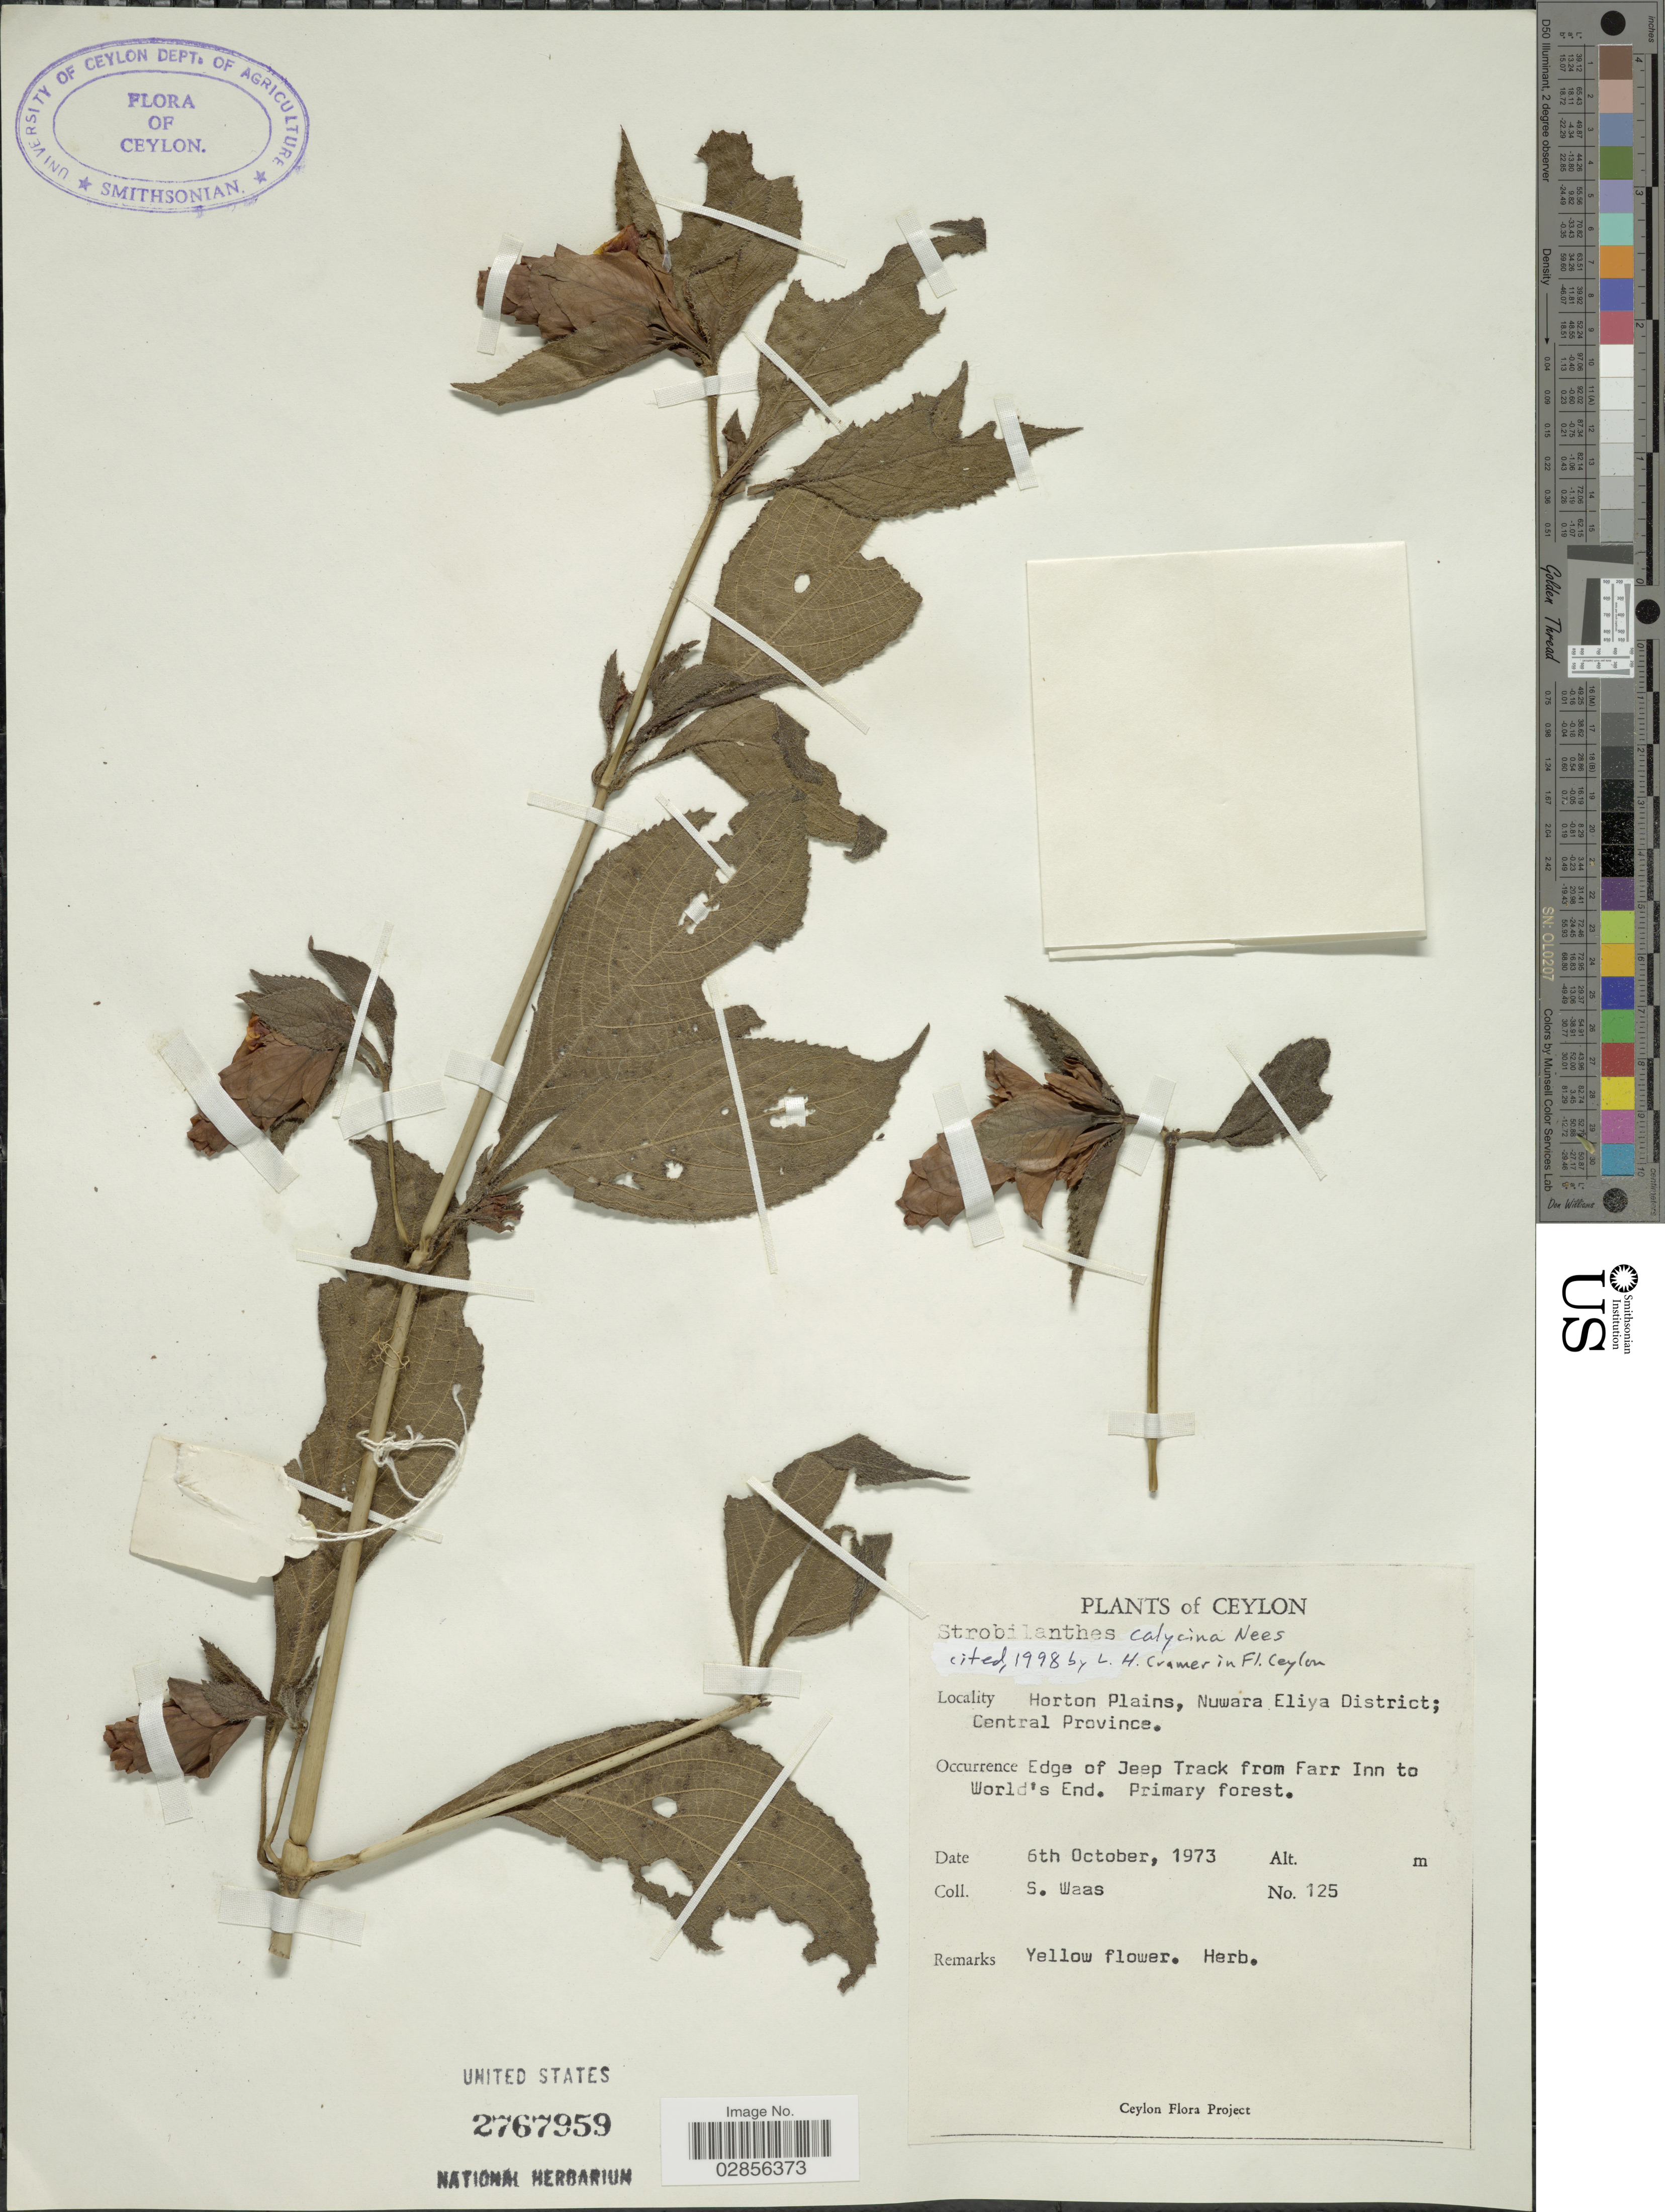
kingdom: Plantae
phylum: Tracheophyta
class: Magnoliopsida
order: Lamiales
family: Acanthaceae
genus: Strobilanthes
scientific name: Strobilanthes calycina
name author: Nees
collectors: S. Waas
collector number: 125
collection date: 1973-10-06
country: Sri Lanka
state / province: Central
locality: Ceylon. Horton Plains, Nuwara Eliya District.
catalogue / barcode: US 2767959